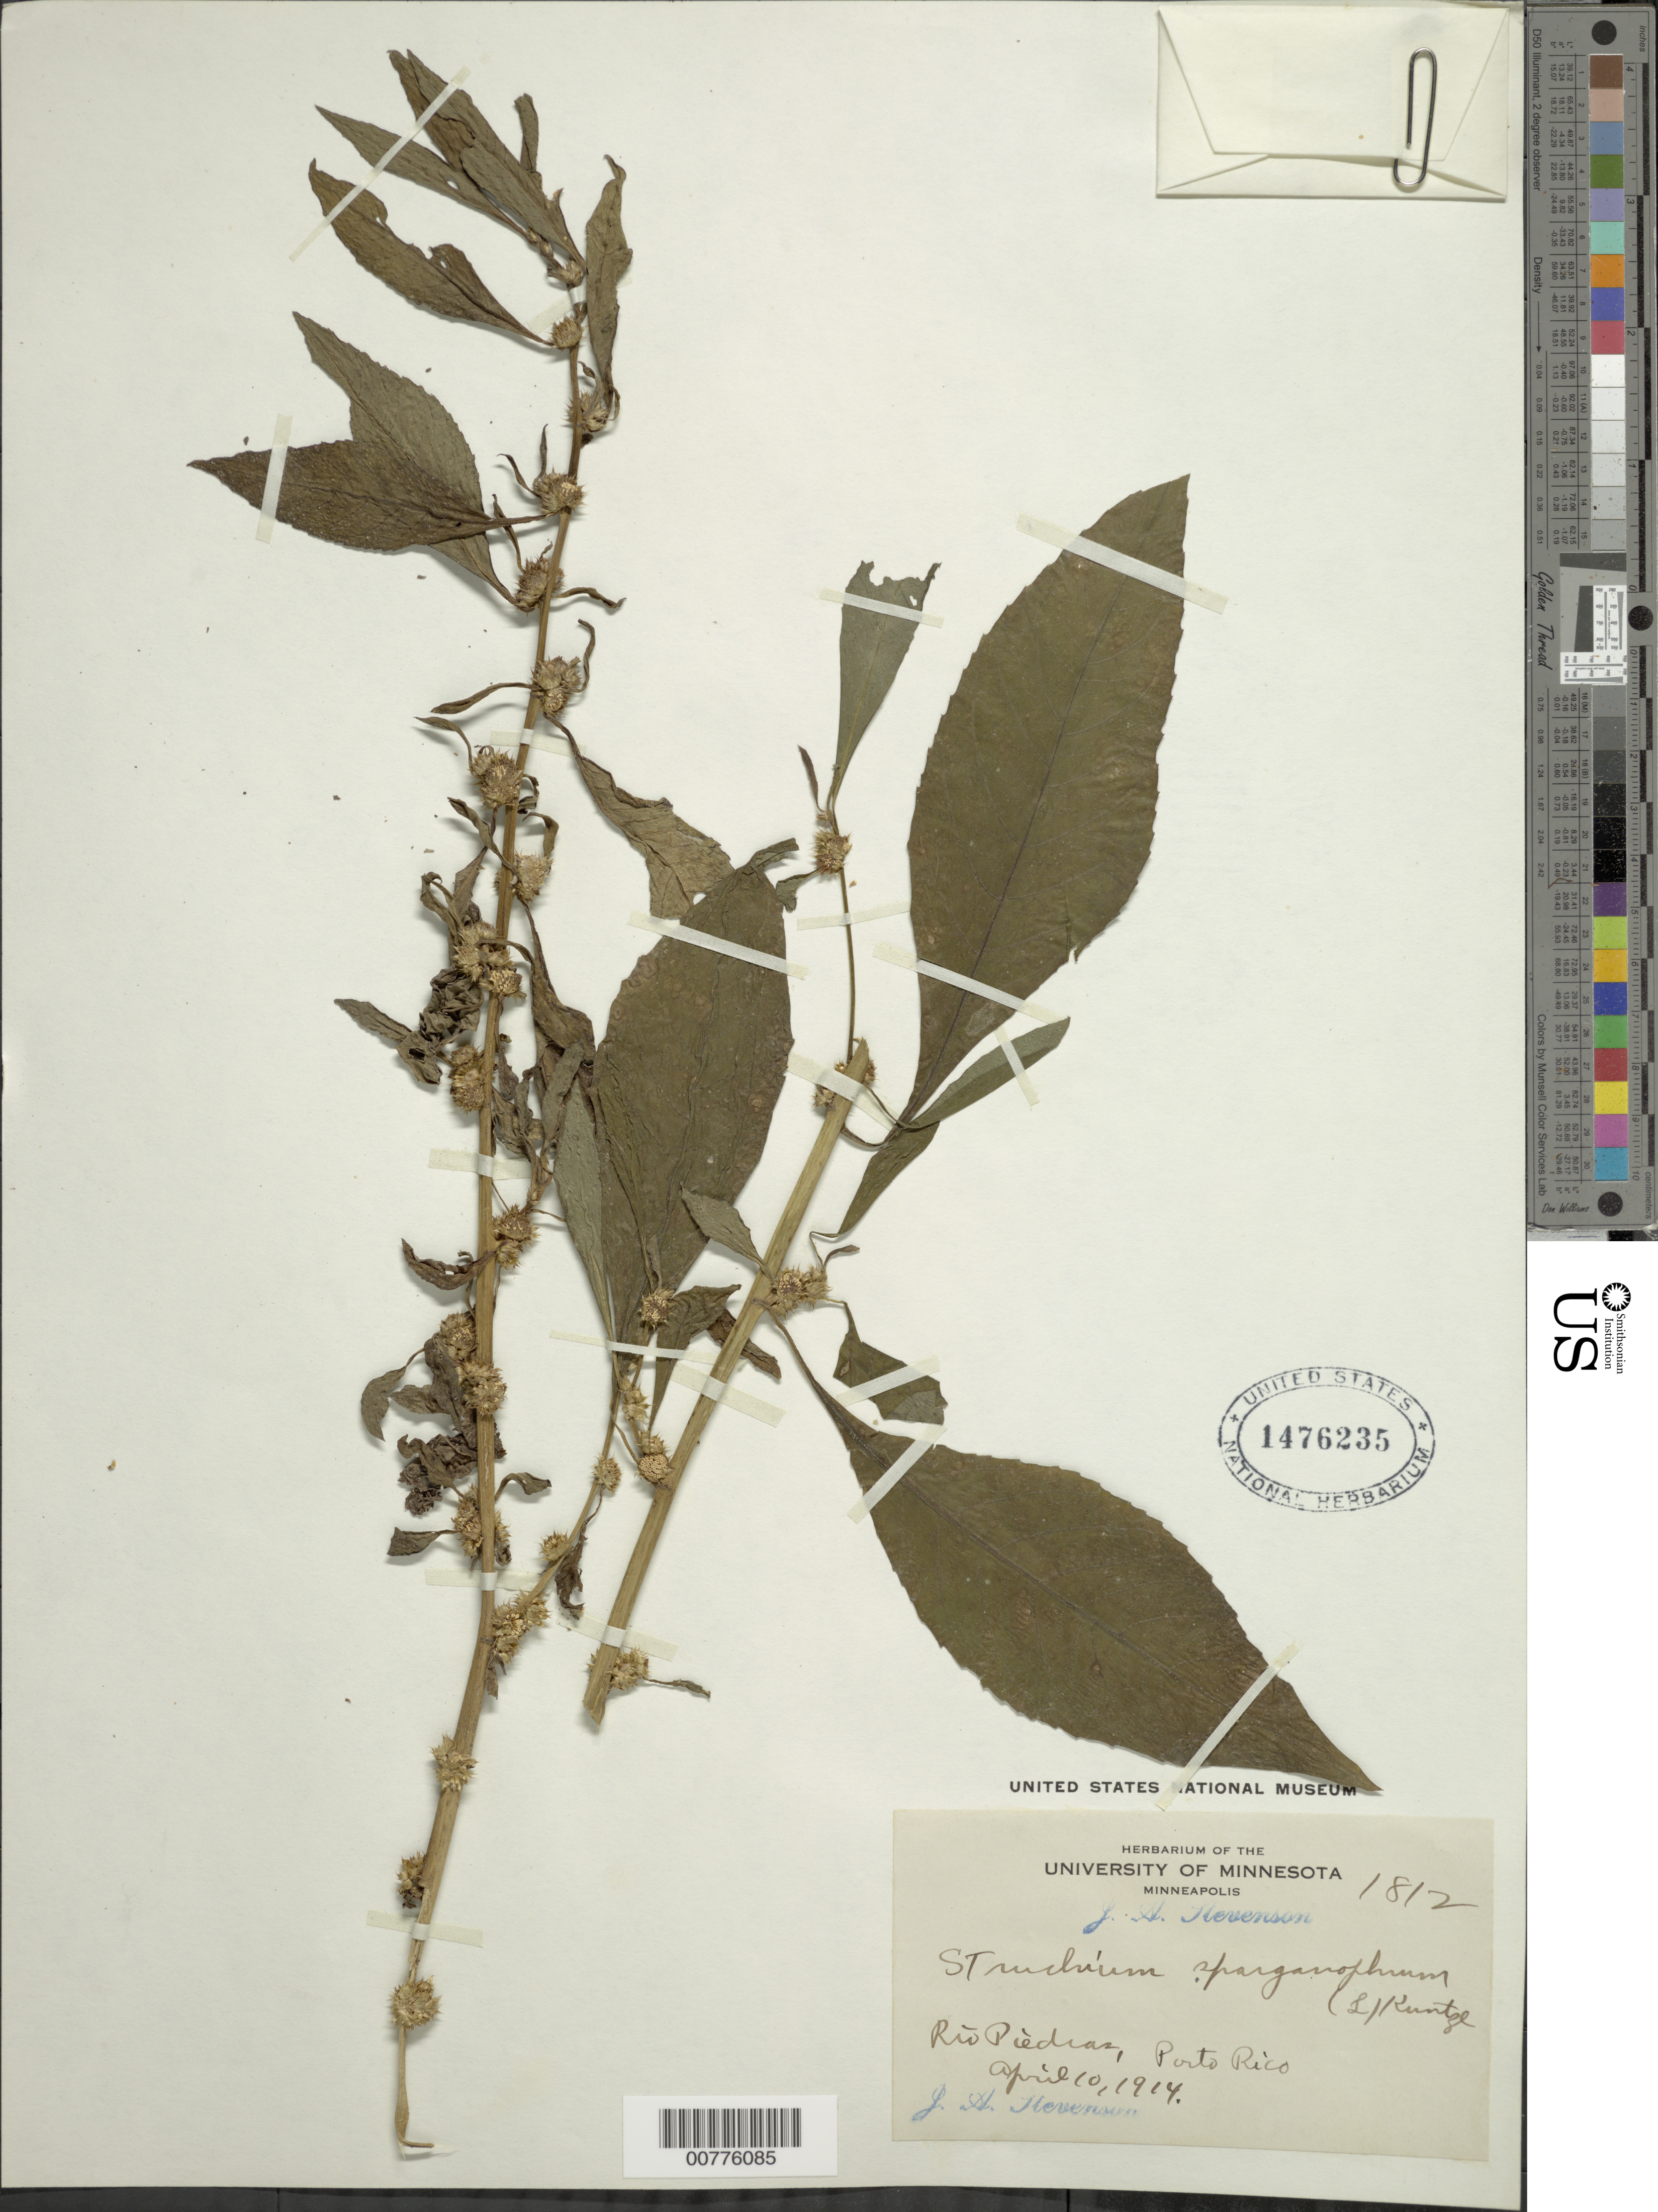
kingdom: Plantae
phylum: Tracheophyta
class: Magnoliopsida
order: Asterales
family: Asteraceae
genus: Struchium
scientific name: Struchium sparganophorum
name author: (L.) Kuntze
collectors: J. Stevenson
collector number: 1812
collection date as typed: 10 Apr 1914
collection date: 1914-04-10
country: Puerto Rico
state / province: San Juan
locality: Río Piedras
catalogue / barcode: US 1476235